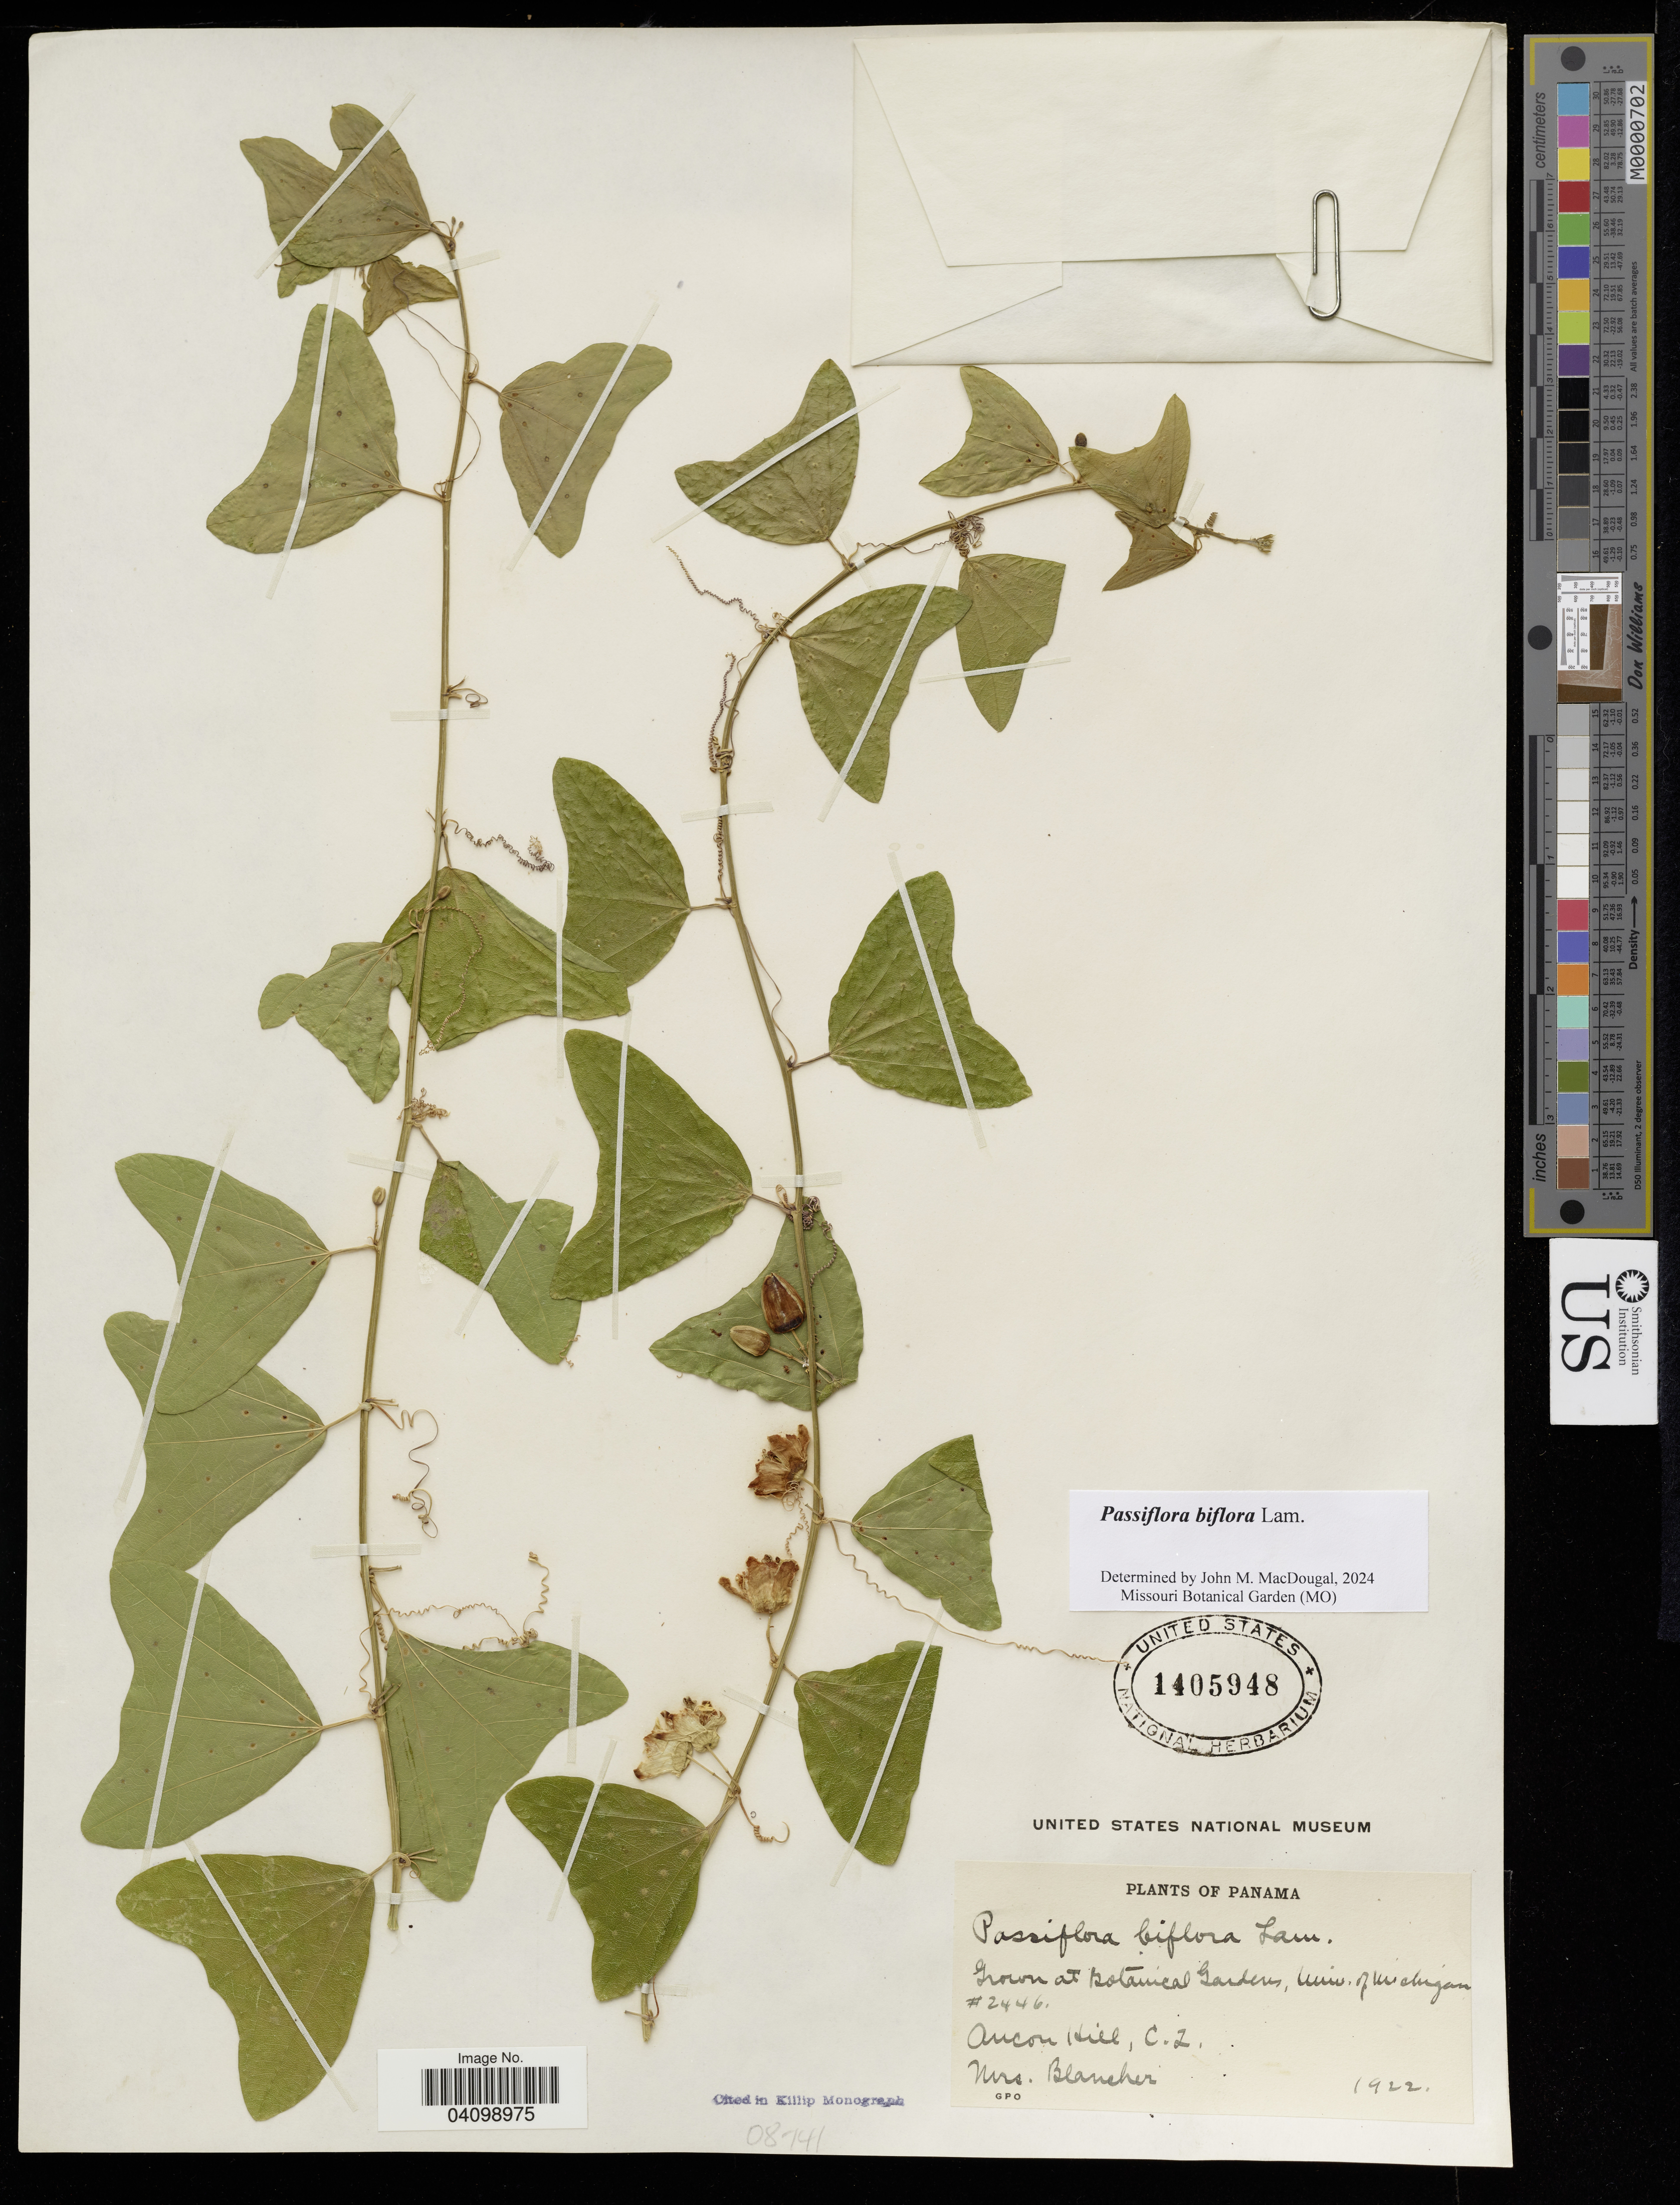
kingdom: Plantae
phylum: Tracheophyta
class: Magnoliopsida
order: Malpighiales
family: Passifloraceae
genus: Passiflora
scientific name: Passiflora biflora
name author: Lam.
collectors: S. Blancher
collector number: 2446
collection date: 1922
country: Panama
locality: Aucon Hill, C. Z.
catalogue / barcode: US 1405948